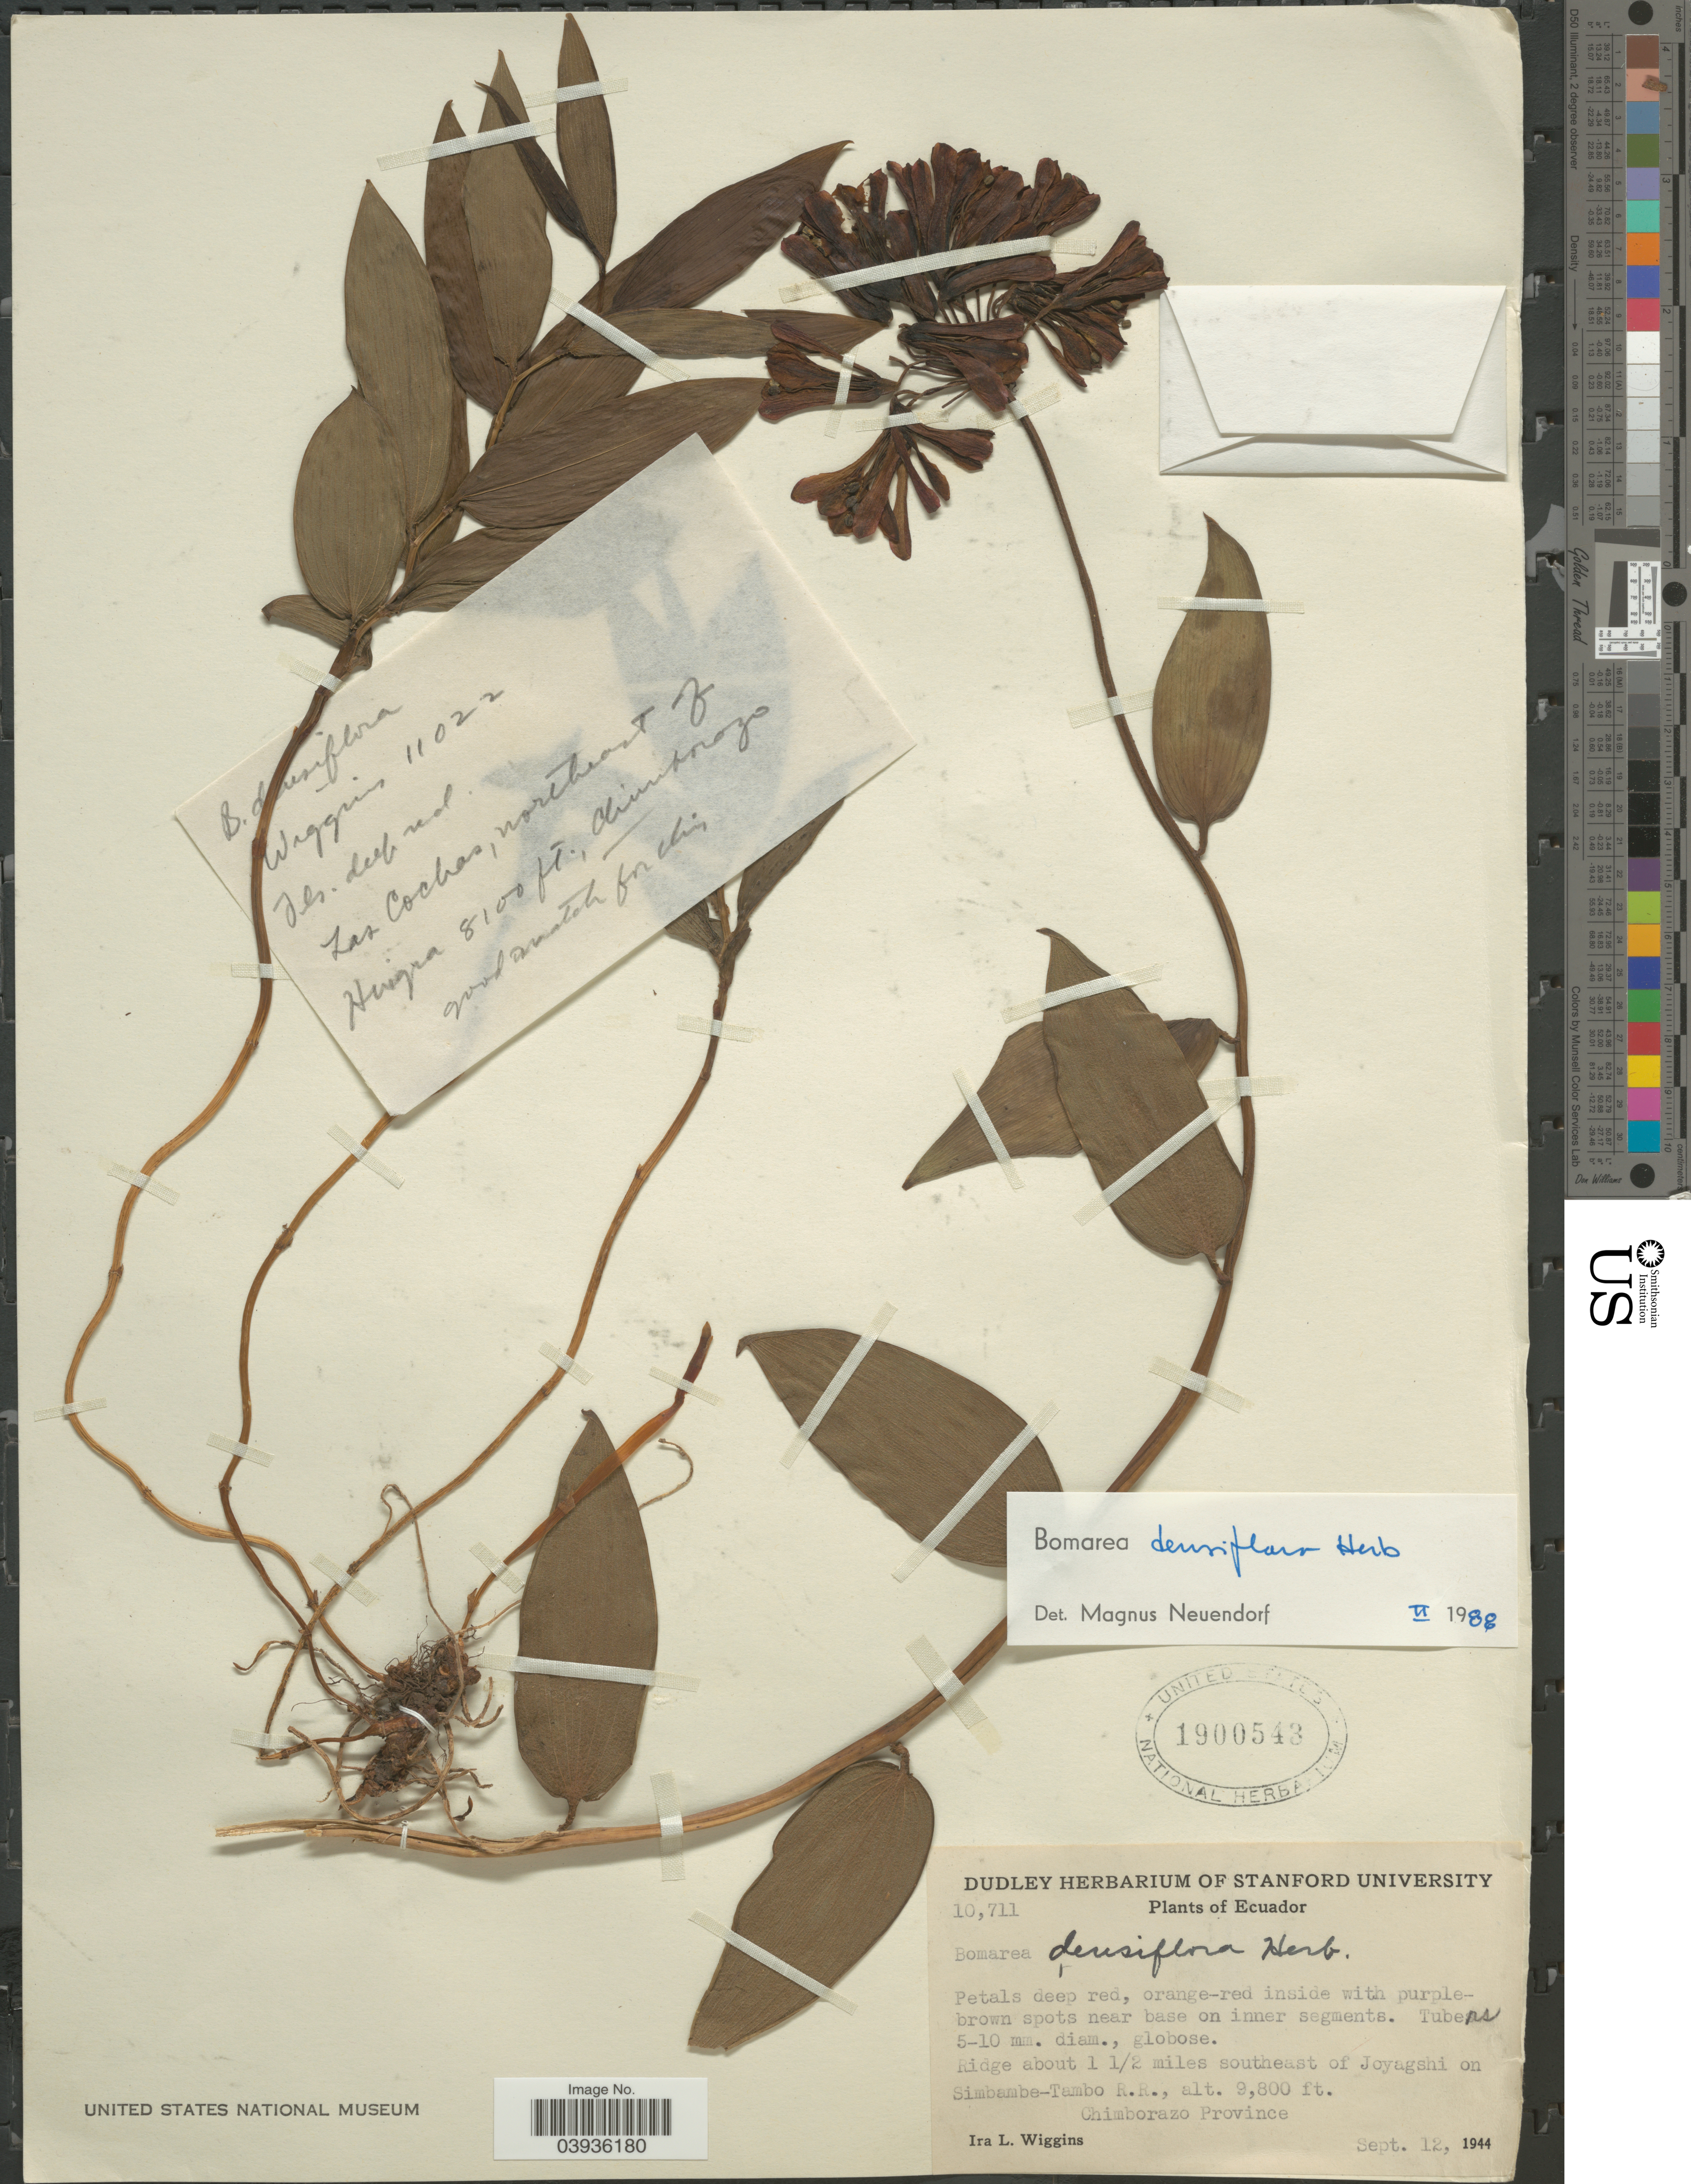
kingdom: Plantae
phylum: Tracheophyta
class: Liliopsida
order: Liliales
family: Alstroemeriaceae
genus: Bomarea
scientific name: Bomarea densiflora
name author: Herb.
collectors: I. L. Wiggins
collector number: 10711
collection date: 1944-09-12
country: Ecuador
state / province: Chimborazo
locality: Ridge about 1½ miles southeast of Joyagshi on Simbambe-Tambo R.R.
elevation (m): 2987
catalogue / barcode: US 1900543